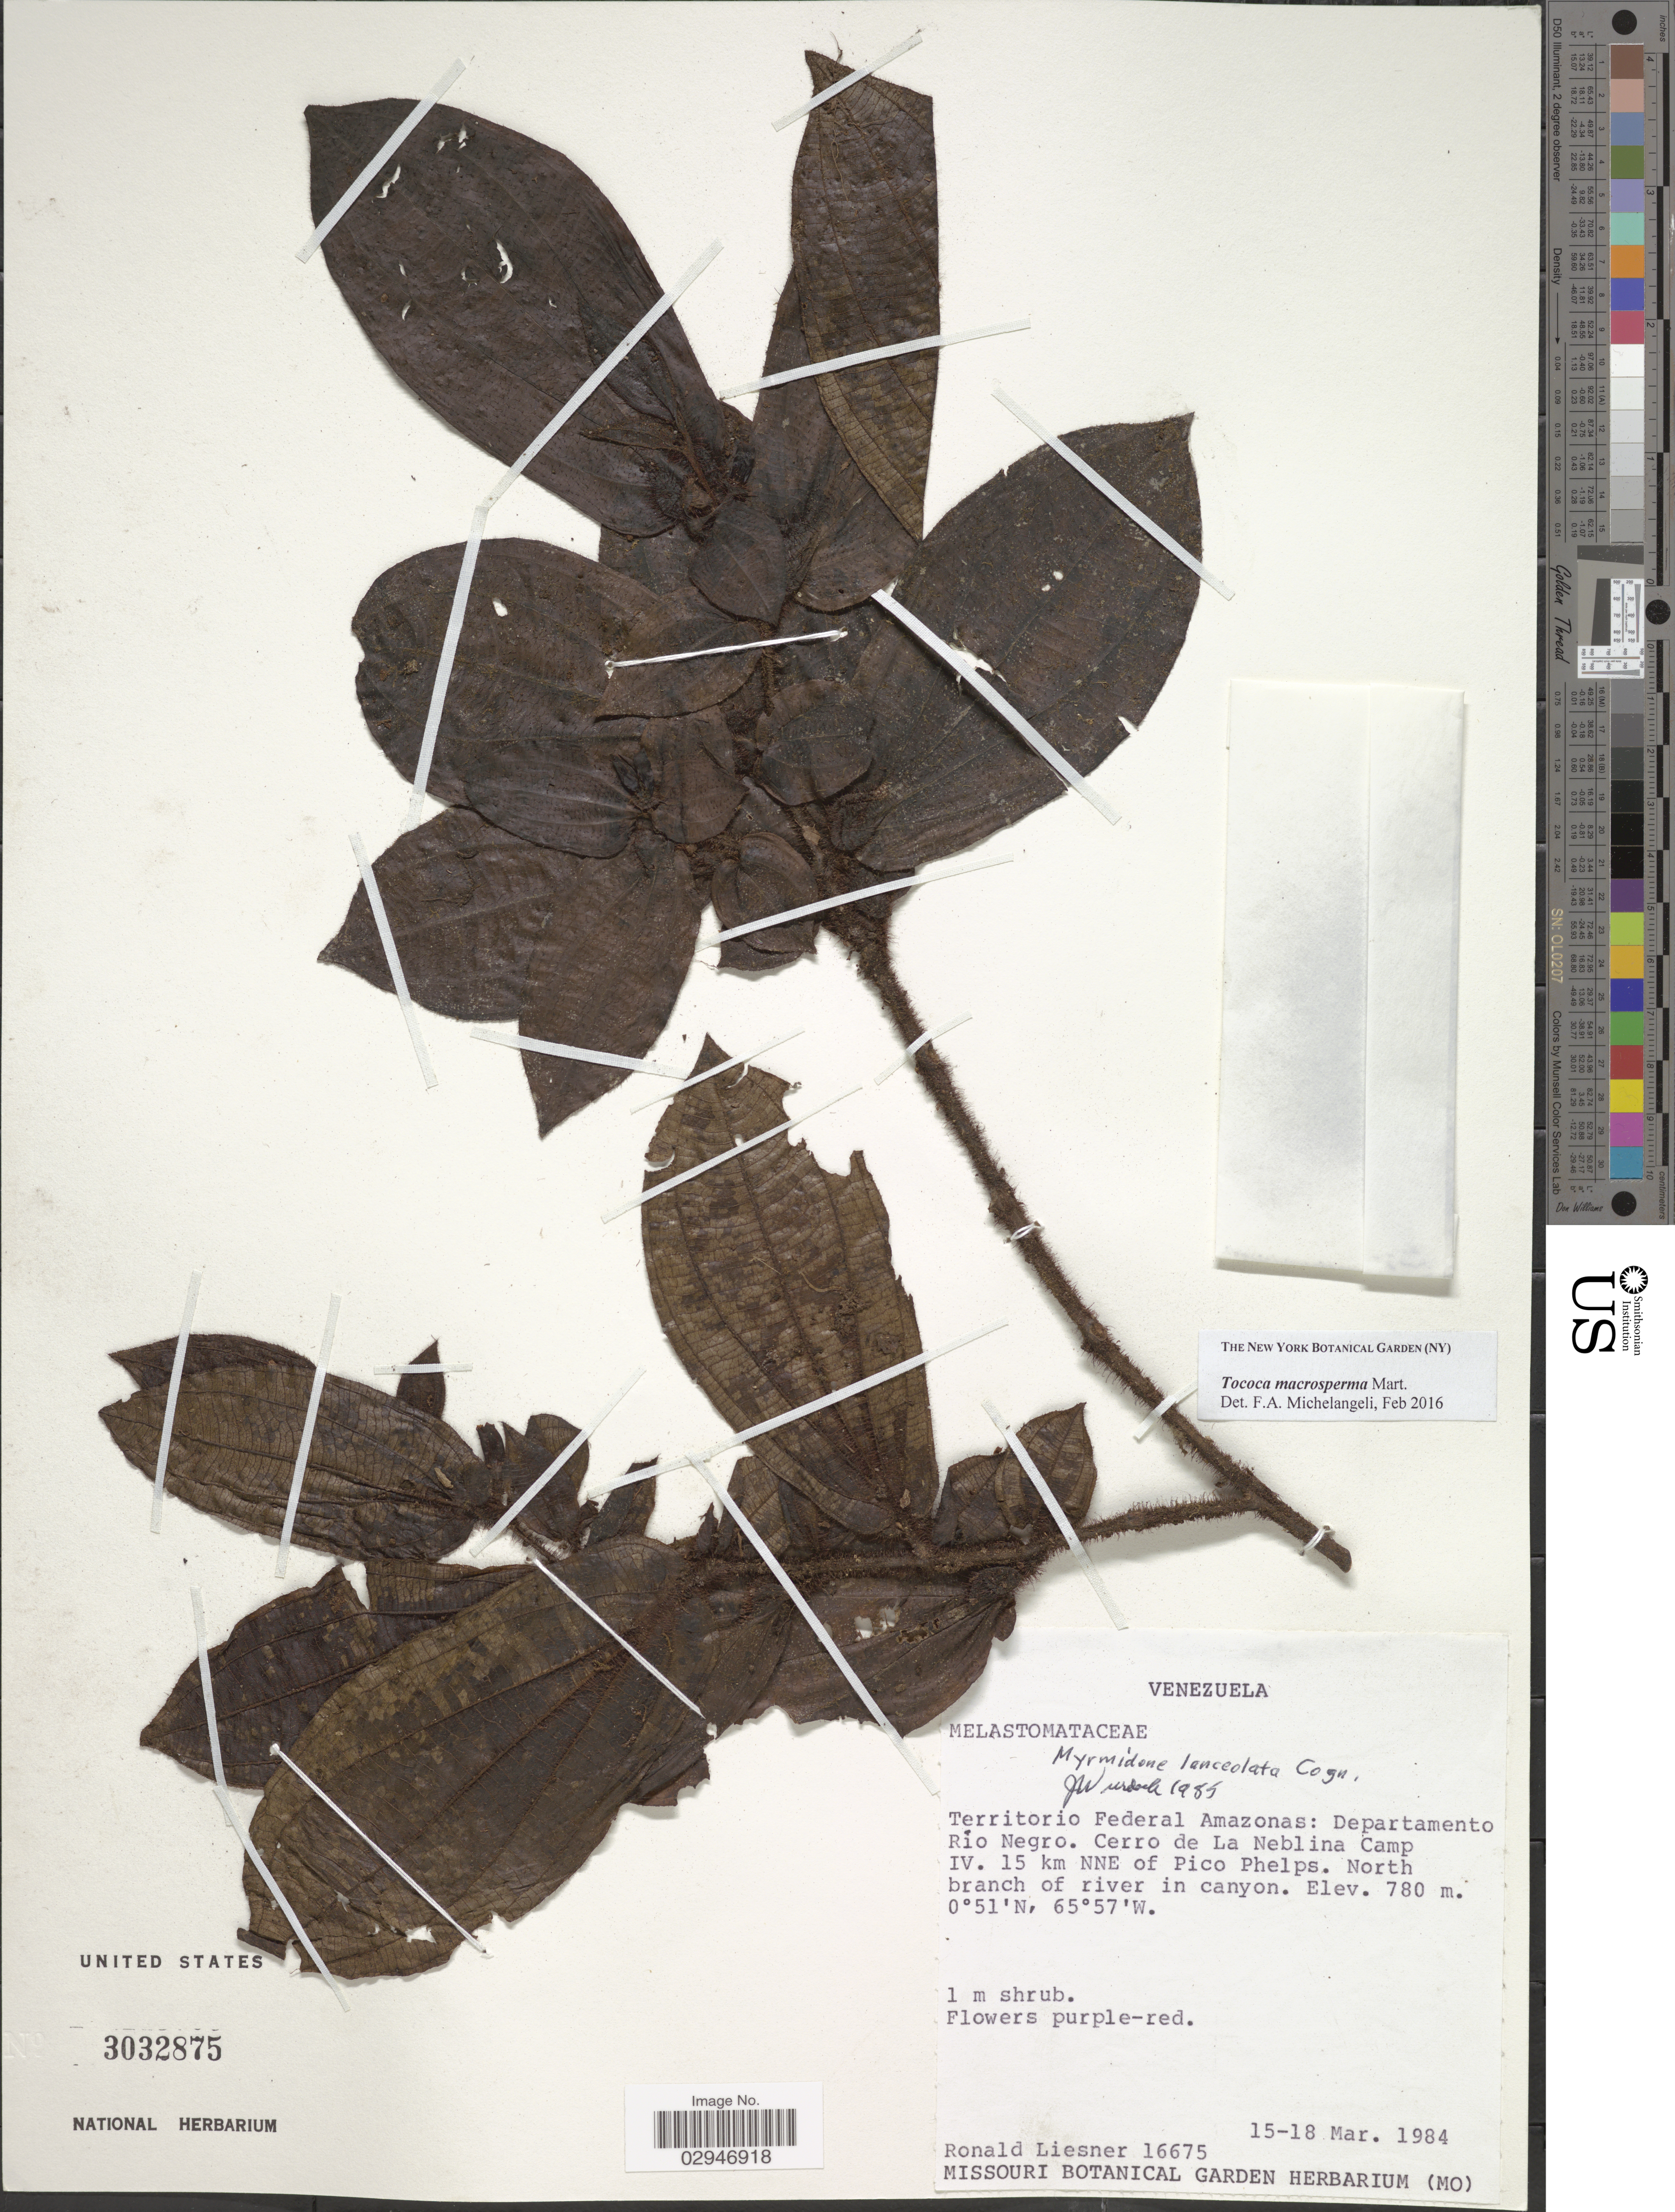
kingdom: Plantae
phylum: Tracheophyta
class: Magnoliopsida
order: Myrtales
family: Melastomataceae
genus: Tococa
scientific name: Tococa macrosperma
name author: Mart.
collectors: R. L. Liesner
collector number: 16675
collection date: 1984-03-15/1984-03-18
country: Venezuela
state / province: Amazonas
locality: Territorio Federal Amazonas: Departamento Río Negro. Cerro de la Neblina Camp IV. 15 km NNE of Pico Phelps. North branch of river in cayon.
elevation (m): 750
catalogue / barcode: US 3032875